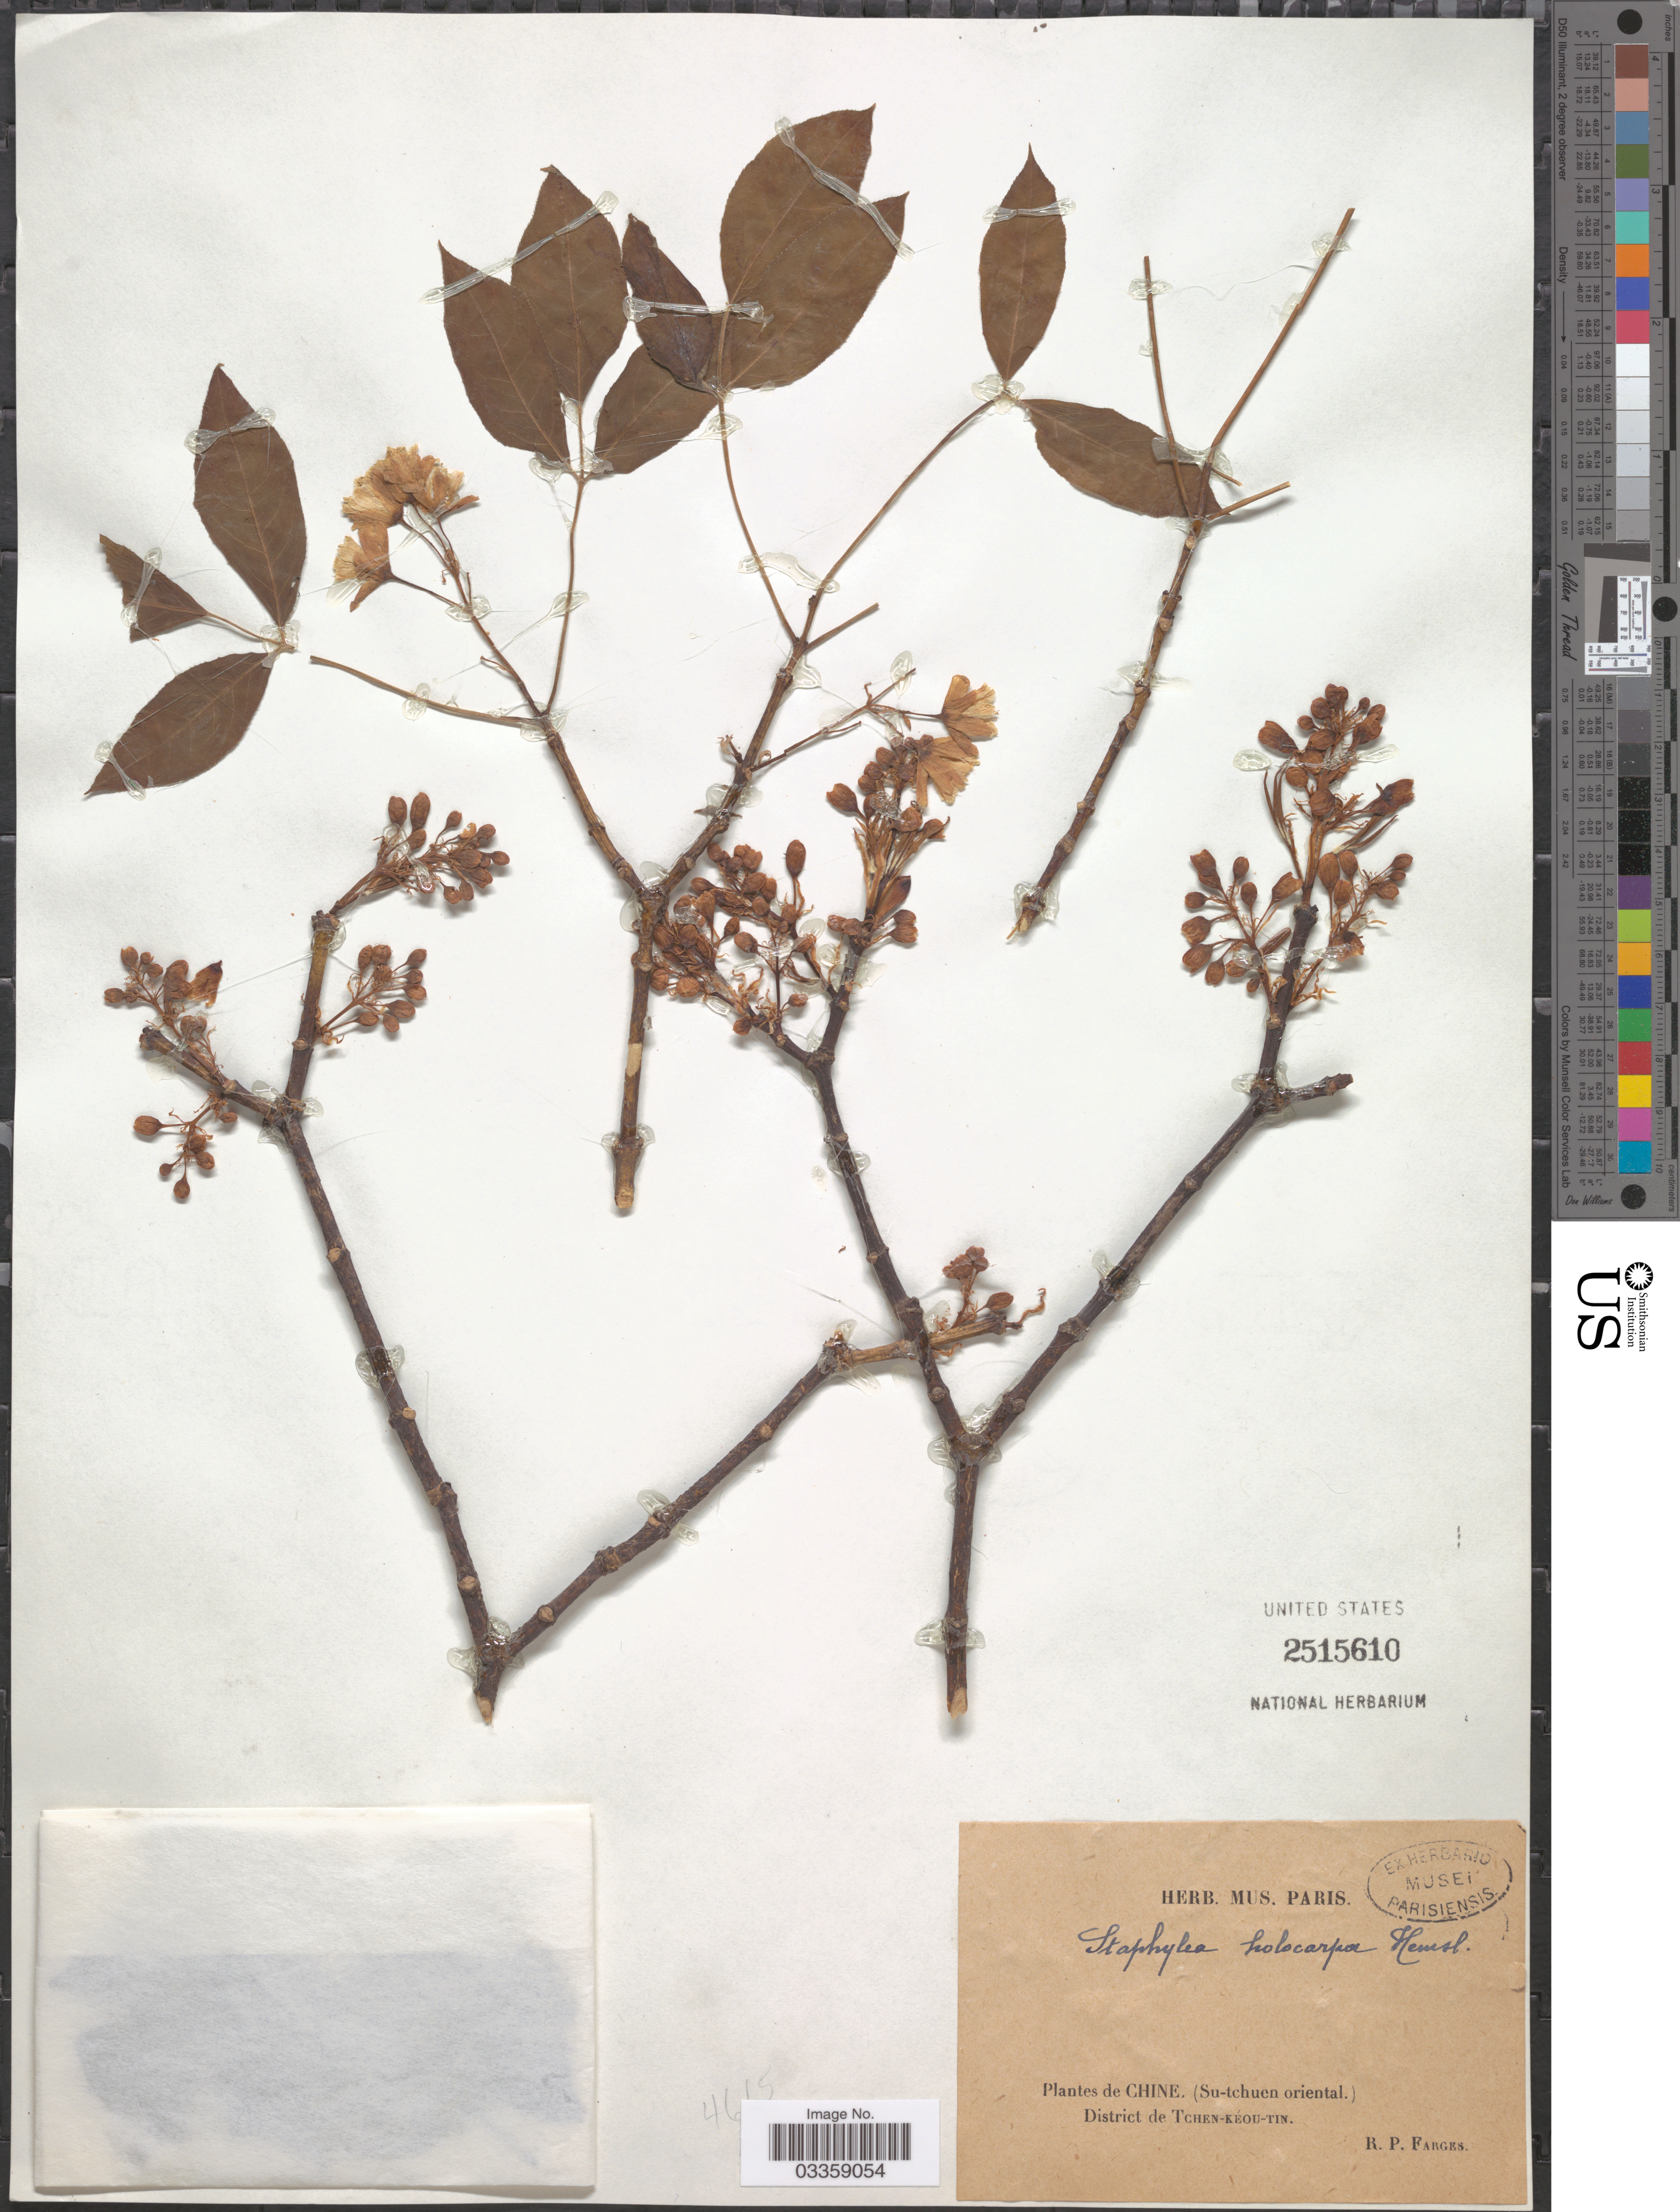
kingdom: Plantae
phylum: Tracheophyta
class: Magnoliopsida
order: Crossosomatales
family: Staphyleaceae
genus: Staphylea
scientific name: Staphylea holocarpa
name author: Hemsl.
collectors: R. Farges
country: China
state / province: Sichuan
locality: (Su-tchuen oriental), District de Tchen-kéou-tin.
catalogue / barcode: US 2515610